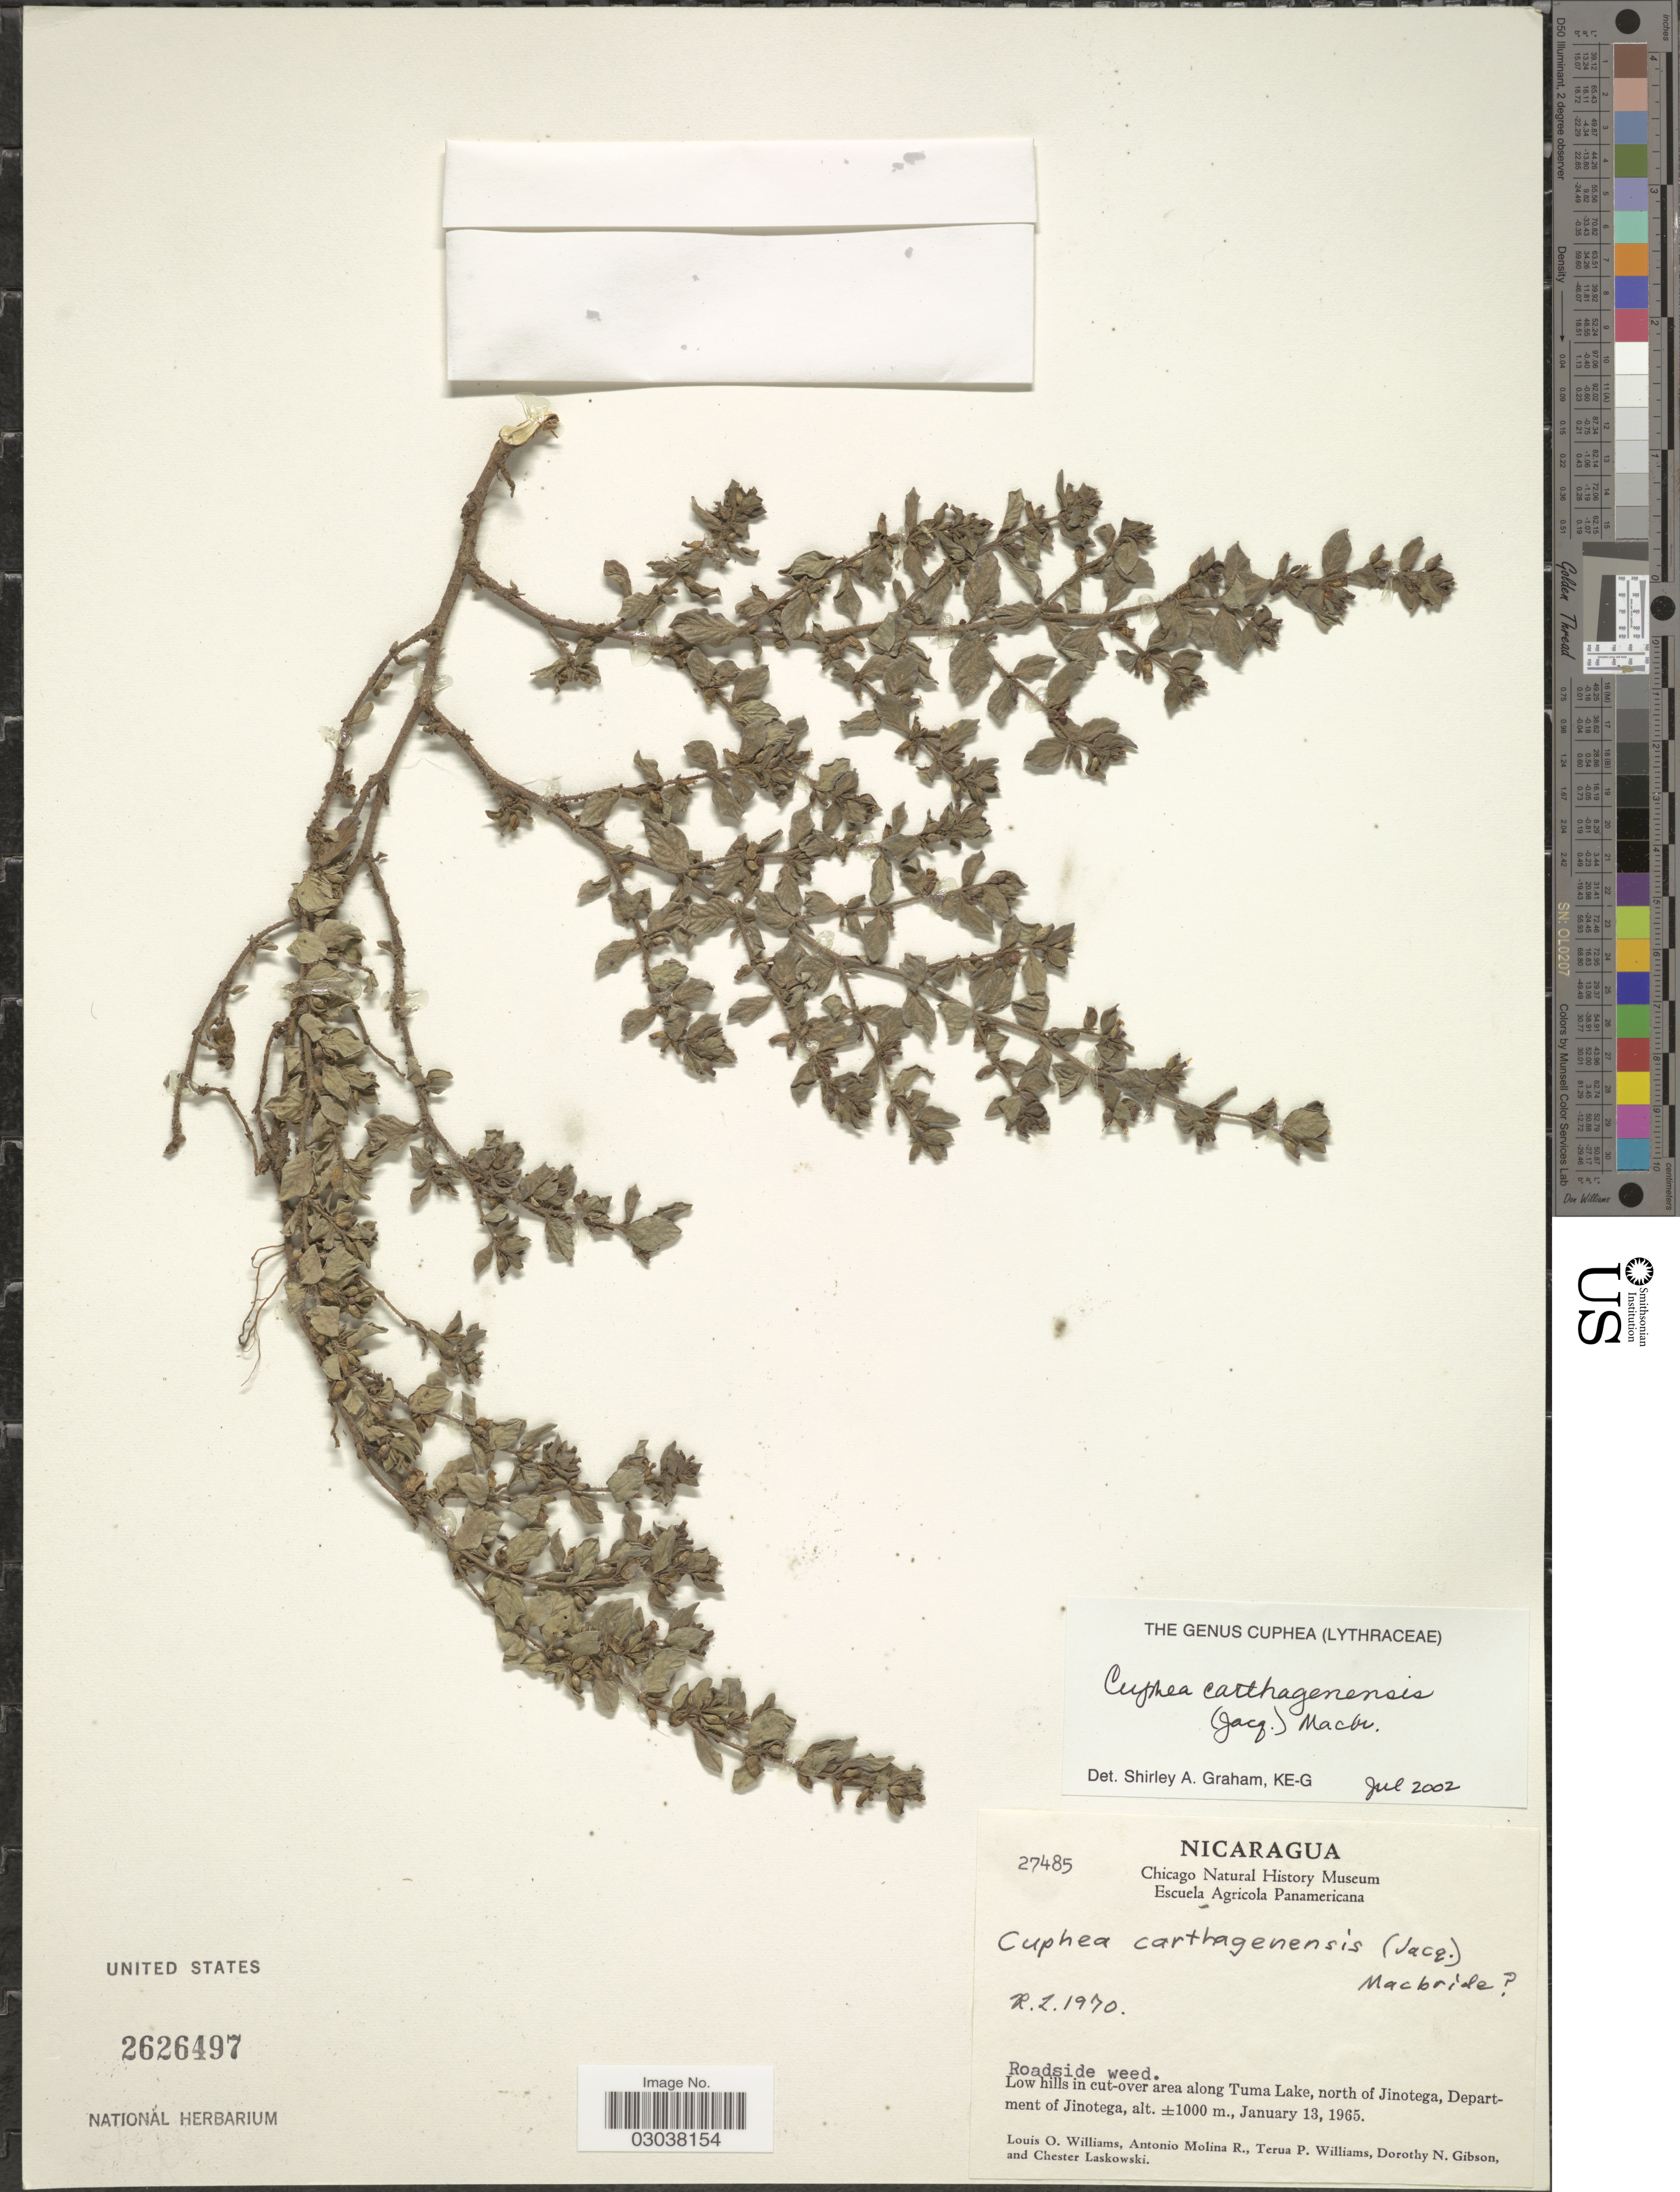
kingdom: Plantae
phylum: Tracheophyta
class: Magnoliopsida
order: Myrtales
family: Lythraceae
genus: Cuphea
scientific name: Cuphea carthagenensis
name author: (Jacq.) J.F. Macbr.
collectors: L. O. Williams, A. Molina R., T. Williams, D. N. Gibson & C. Laskowski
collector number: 27485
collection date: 1965-01-13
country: Nicaragua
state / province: Jinotega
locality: Low hills in cut-over area along Tuma Lake, north of Jinotega, Department of Jinotega.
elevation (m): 1000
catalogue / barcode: US 2626497